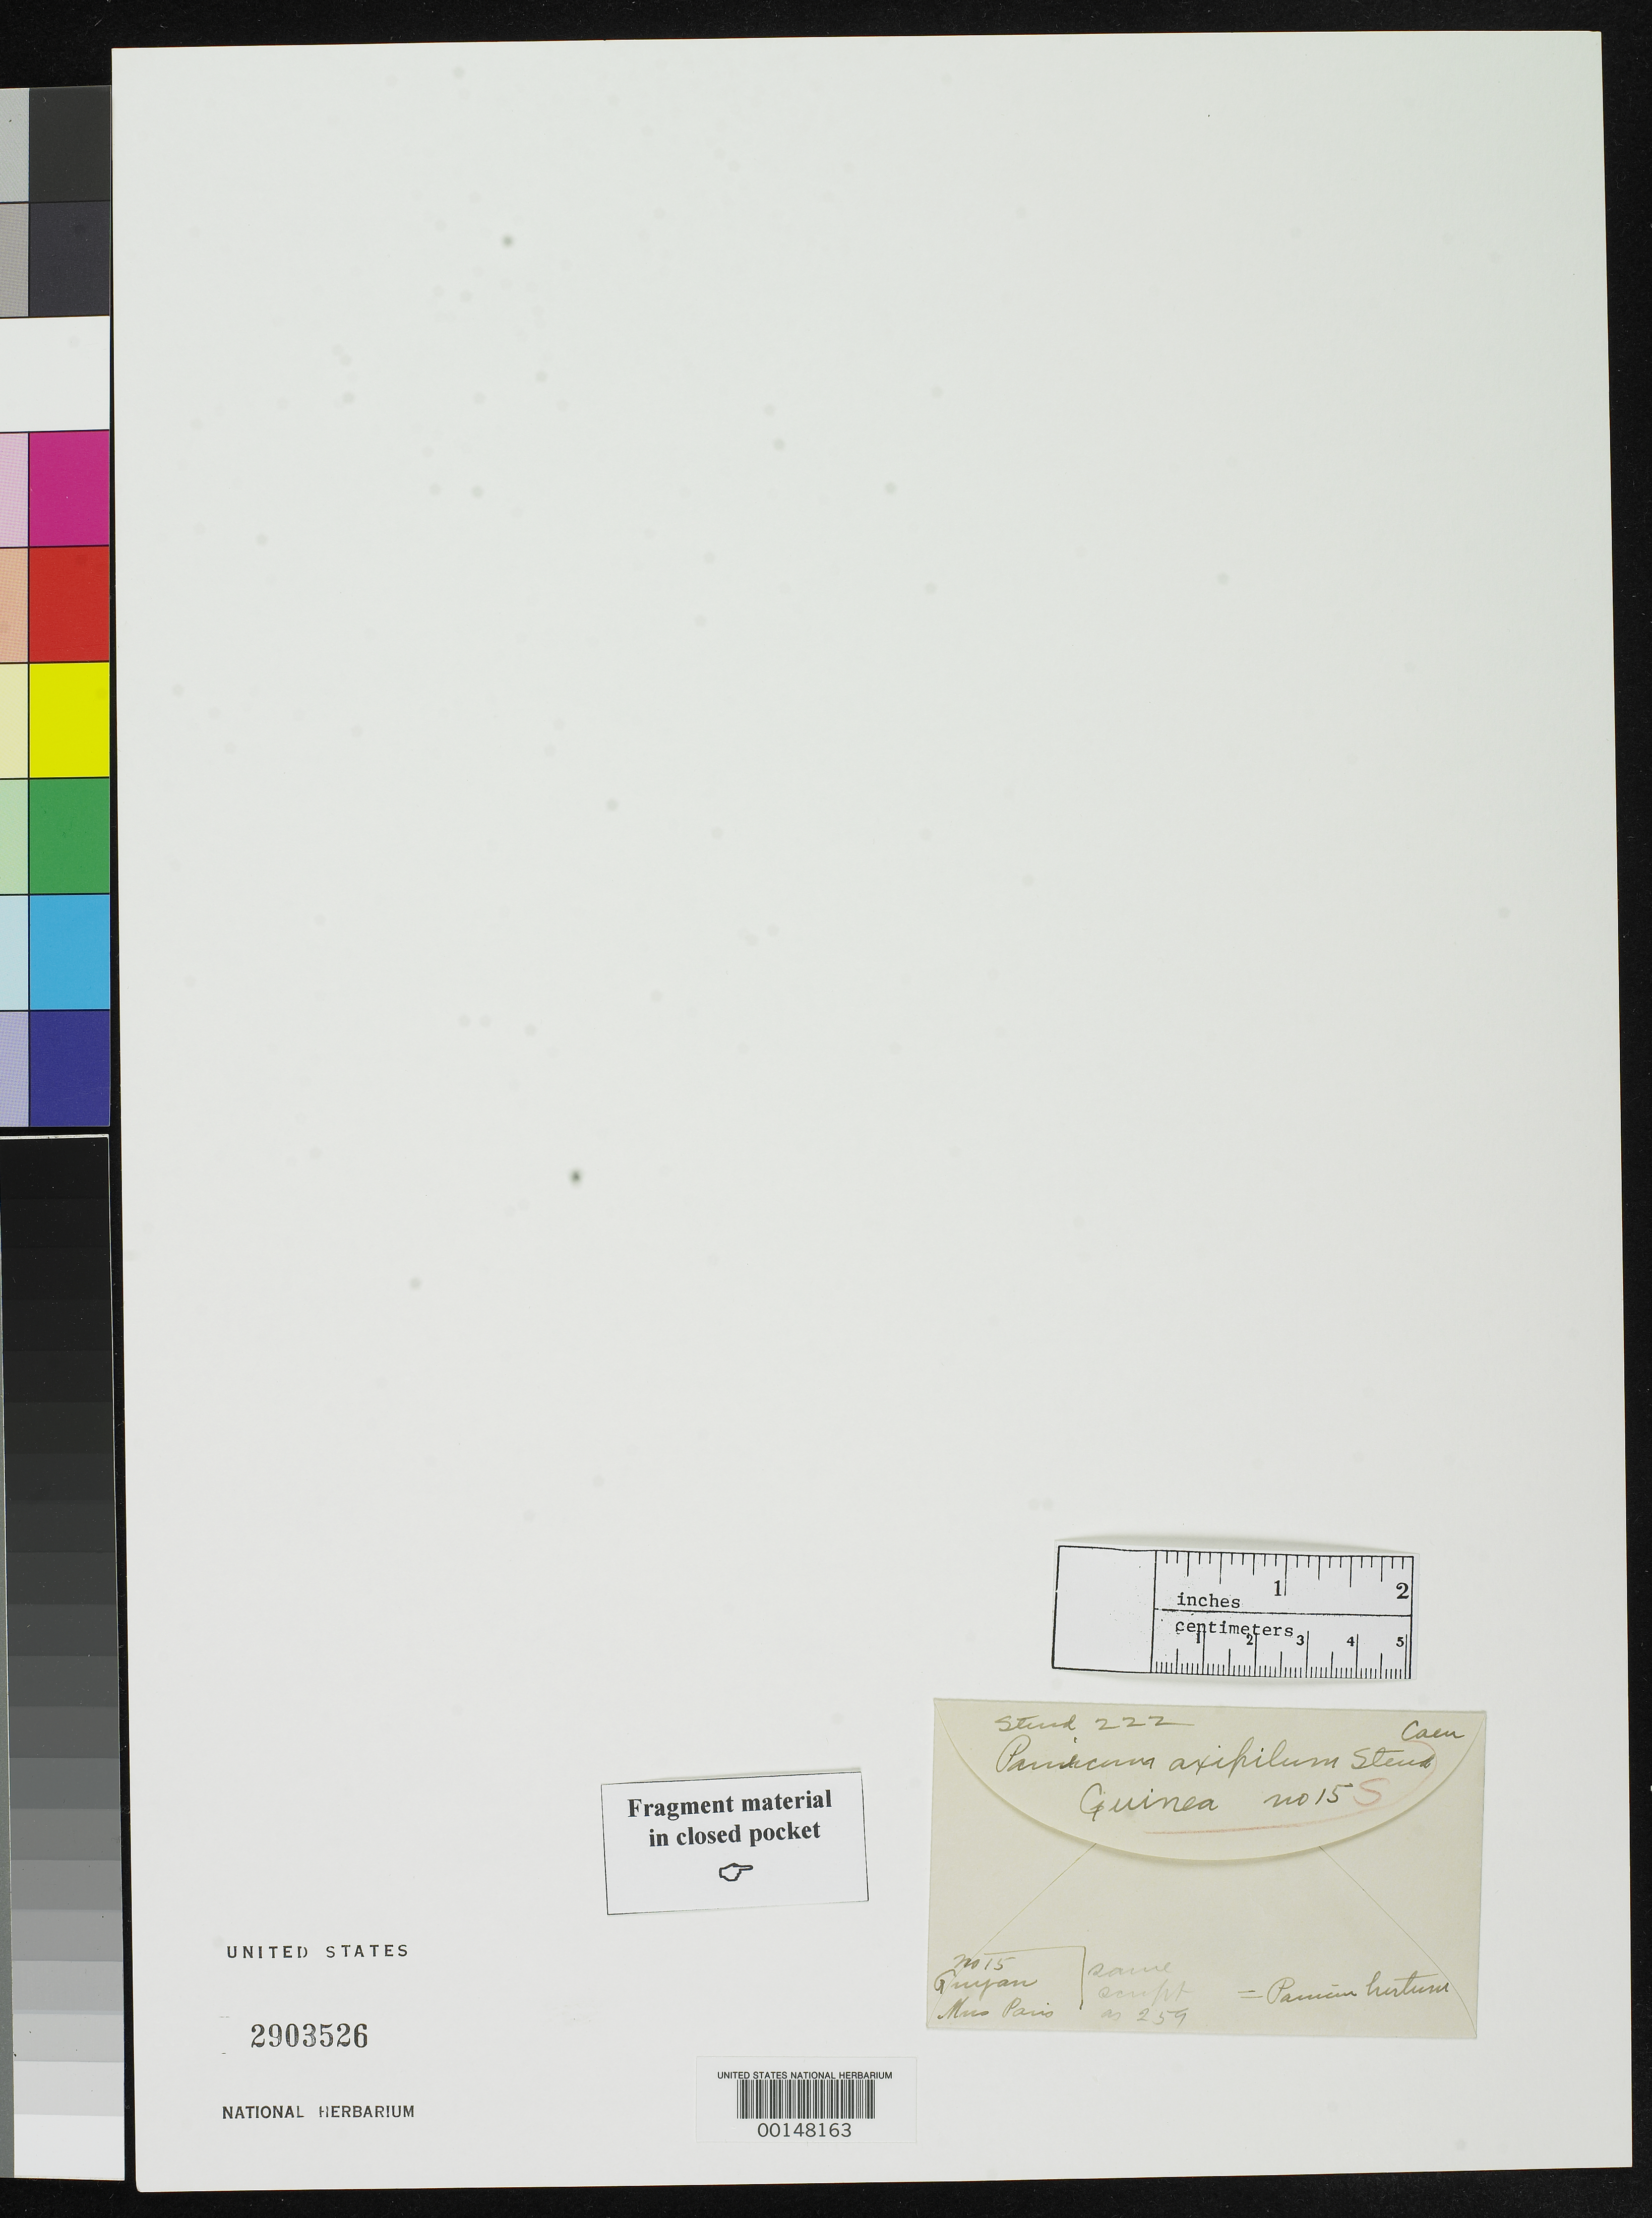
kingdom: Plantae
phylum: Tracheophyta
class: Liliopsida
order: Poales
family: Poaceae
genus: Panicum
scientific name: Panicum axipilum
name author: Steud.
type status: Type Fragment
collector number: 15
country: Guinea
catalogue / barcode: US 2903526